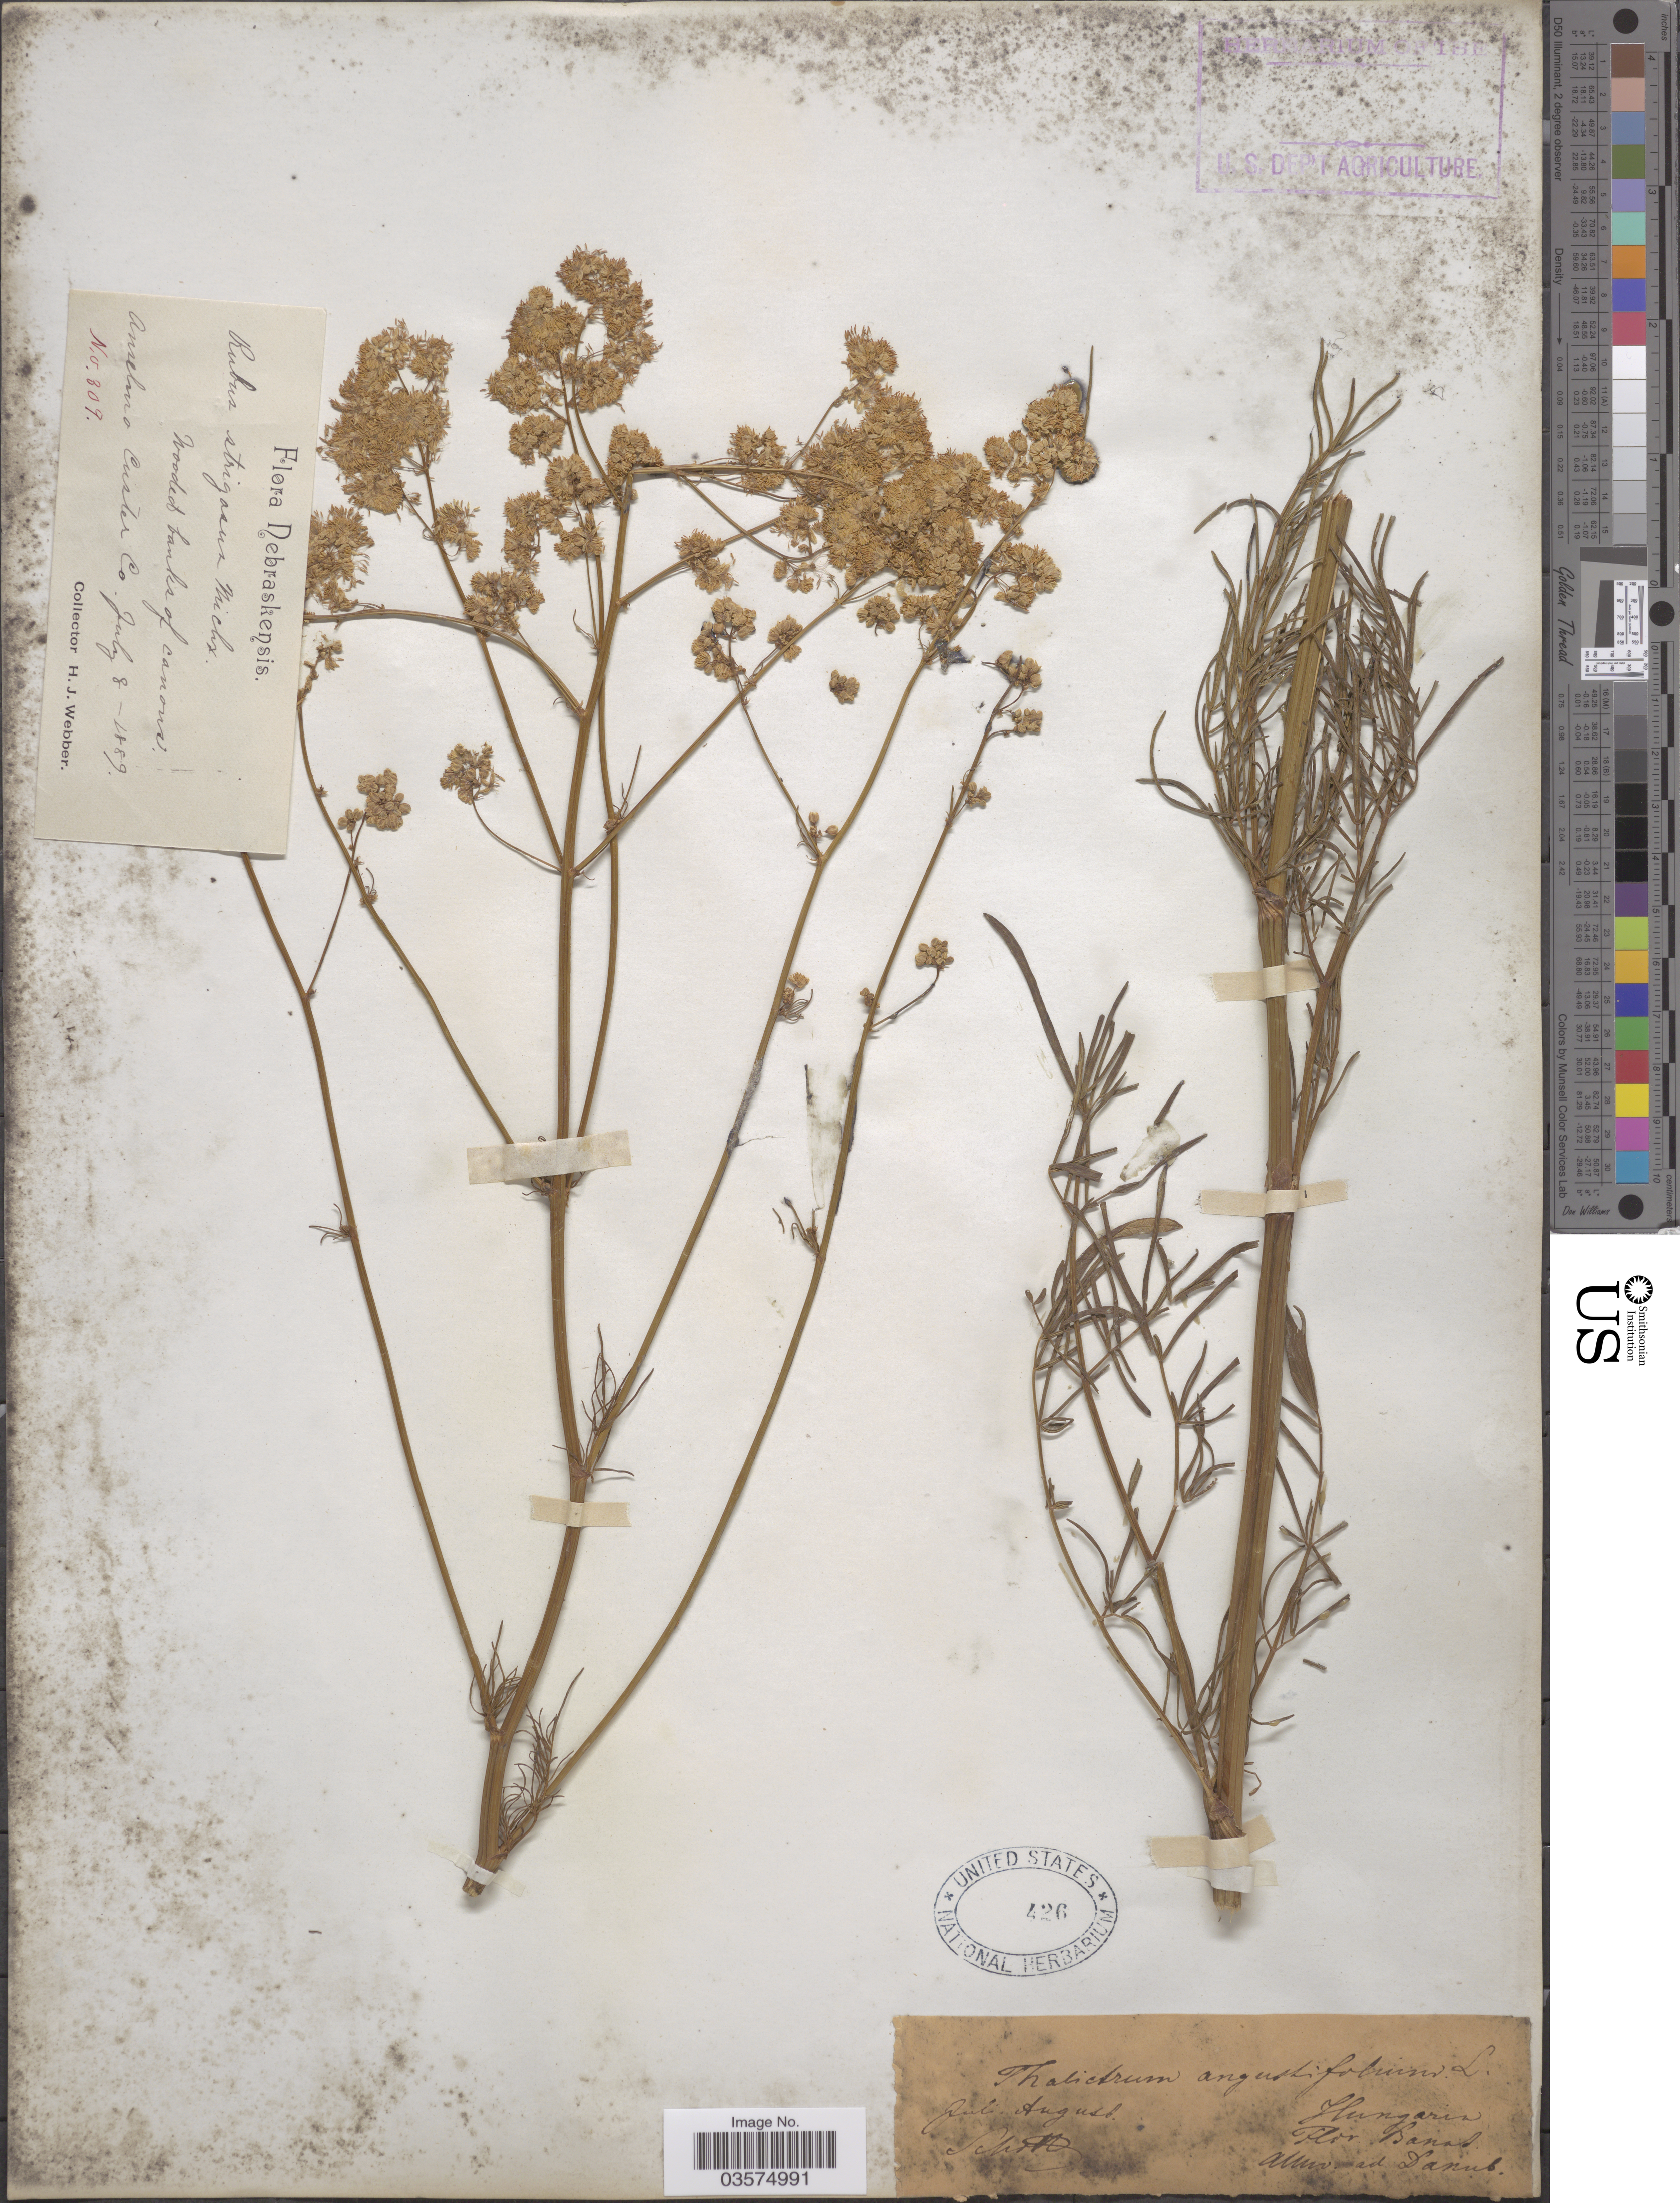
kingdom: Plantae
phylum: Tracheophyta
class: Magnoliopsida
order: Ranunculales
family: Ranunculaceae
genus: Thalictrum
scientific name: Thalictrum angustifolium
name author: L.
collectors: Schott, --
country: Hungary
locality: Flor. Banat. Alluv ad Danub.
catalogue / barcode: US 426